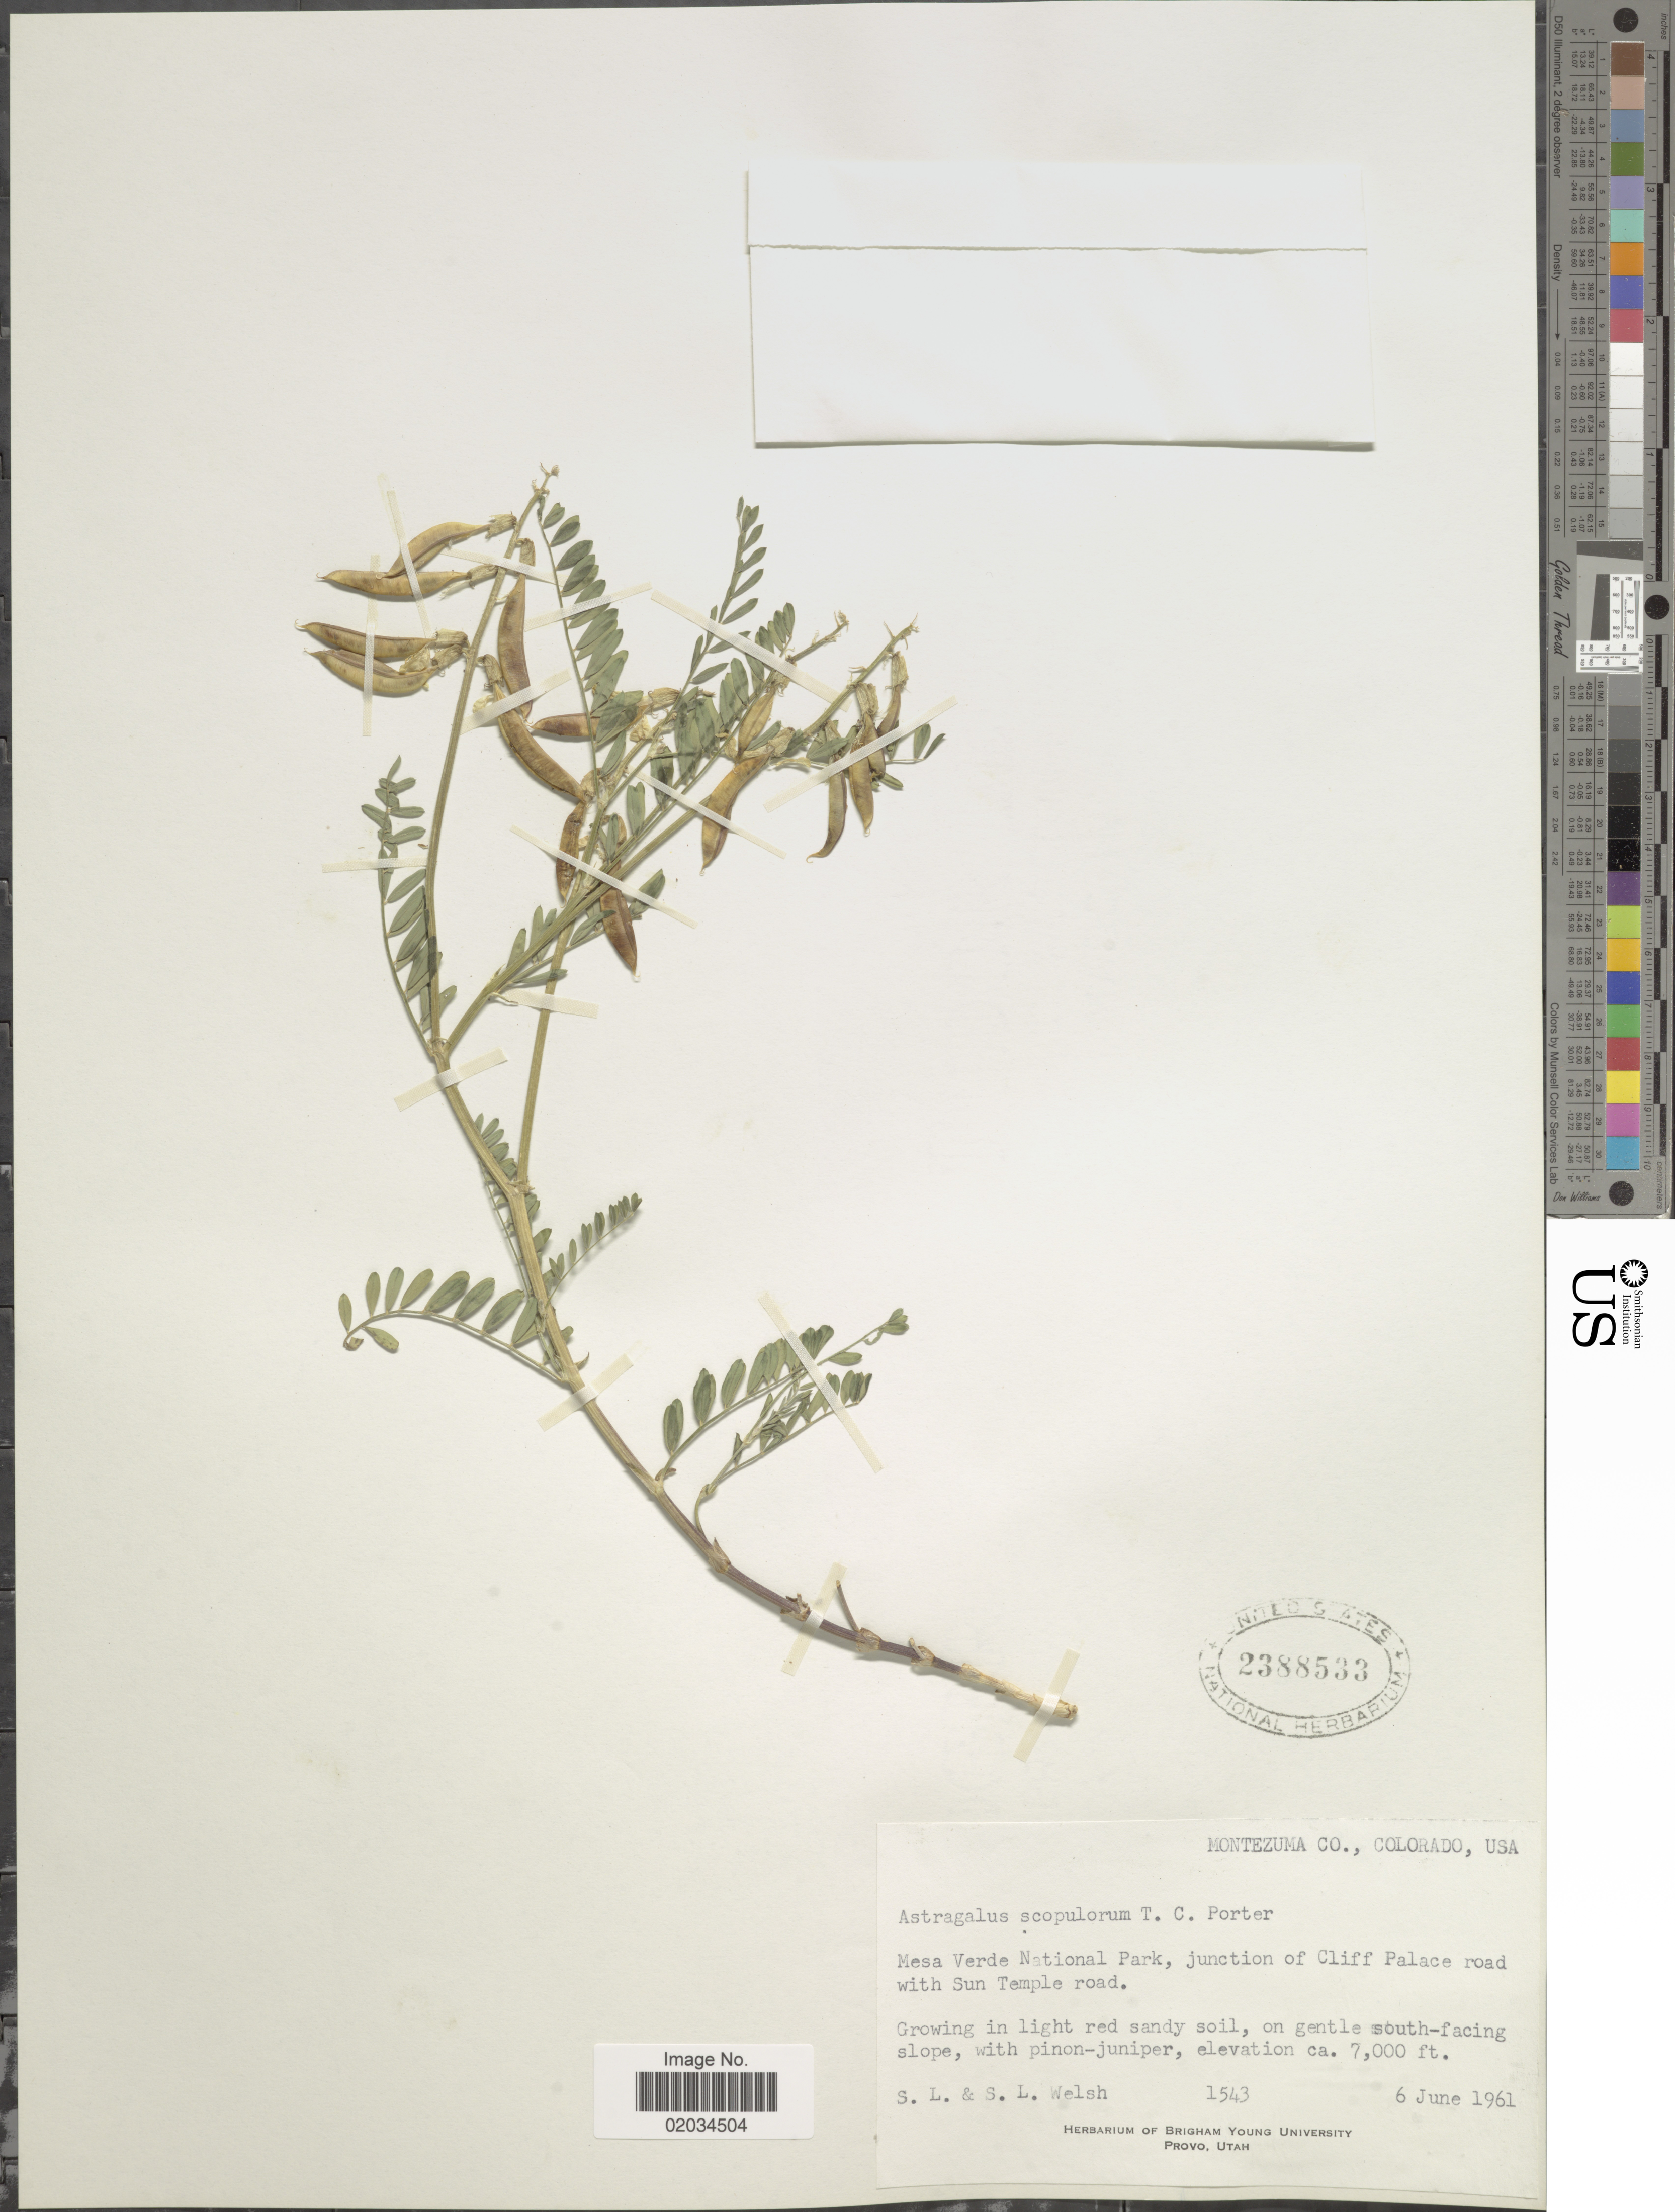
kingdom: Plantae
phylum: Tracheophyta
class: Magnoliopsida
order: Fabales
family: Fabaceae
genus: Astragalus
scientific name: Astragalus scopulorum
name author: Porter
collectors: S. Welsh & S. Welsh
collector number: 1543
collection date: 1961-06-06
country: United States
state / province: Colorado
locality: Mesa Verde National Park, junction of Cliff Palace road with Sun Temple road.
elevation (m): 2134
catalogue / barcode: US 2388533